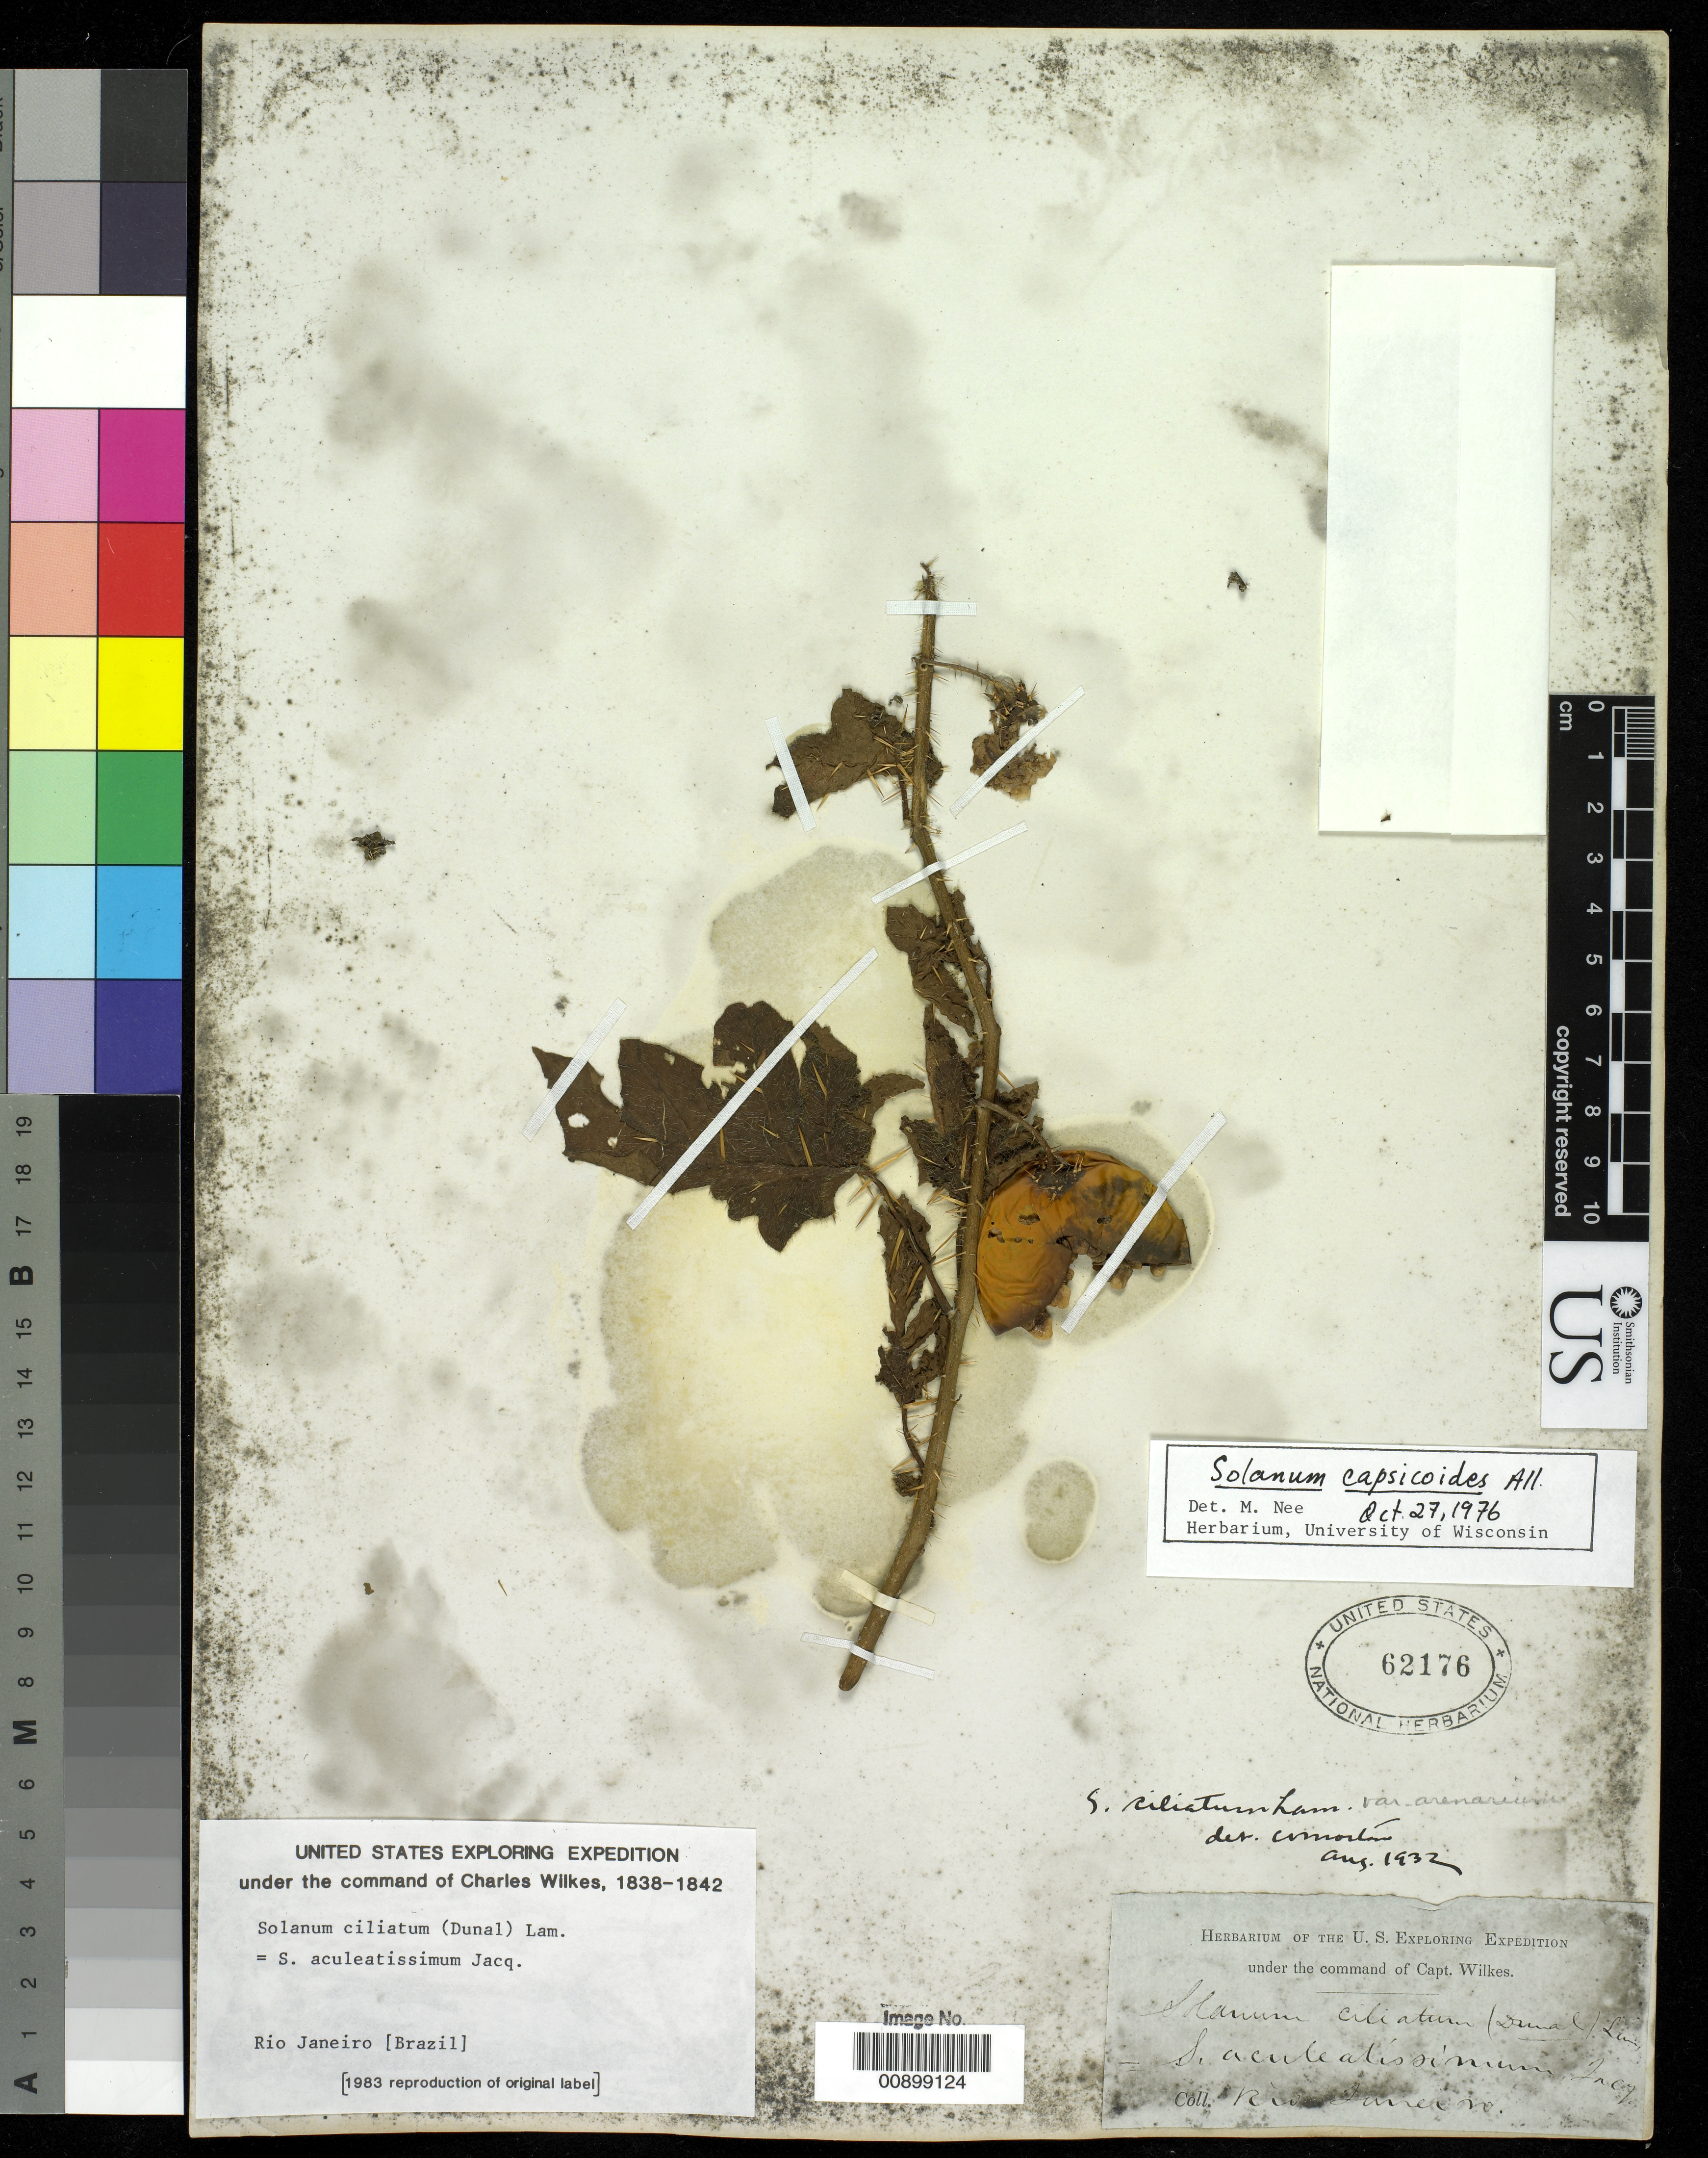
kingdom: Plantae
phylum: Tracheophyta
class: Magnoliopsida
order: Solanales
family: Solanaceae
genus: Solanum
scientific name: Solanum capsicoides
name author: All.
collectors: Wilkes Explor. Exped.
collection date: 1838/1842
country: Brazil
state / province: Rio de Janeiro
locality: Rio Janeiro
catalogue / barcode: US 62176